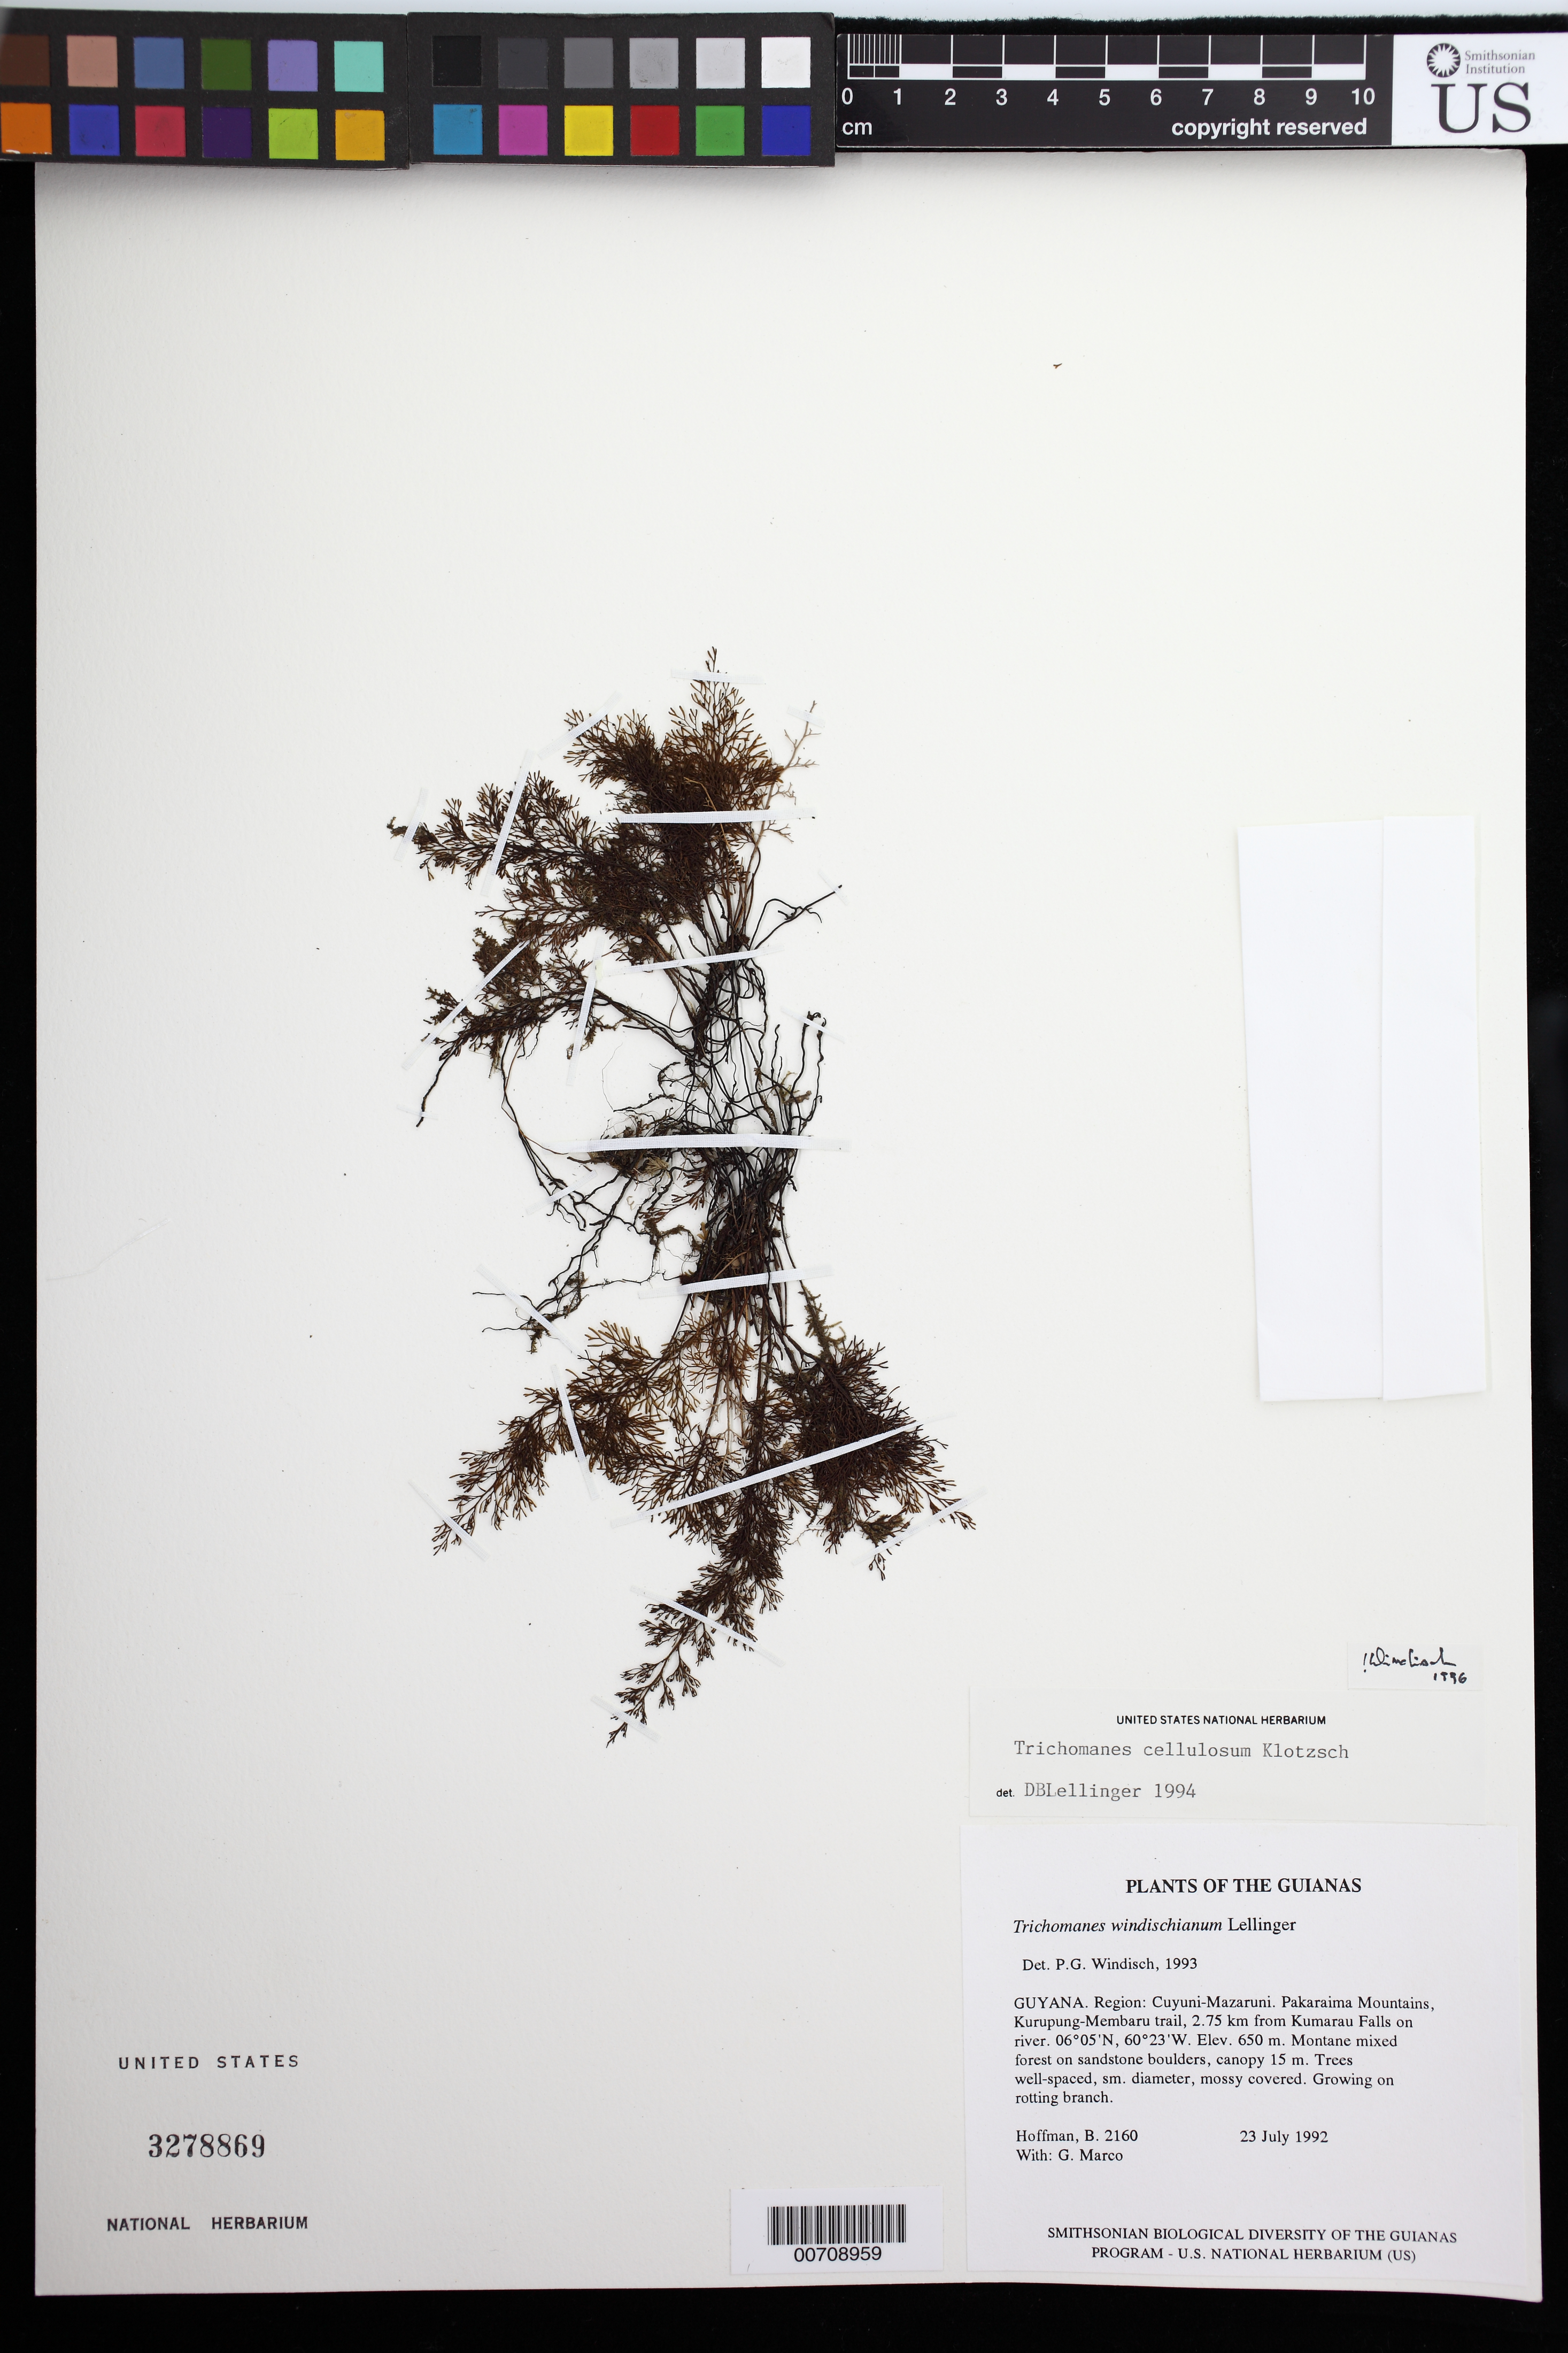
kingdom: Plantae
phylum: Tracheophyta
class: Polypodiopsida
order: Hymenophyllales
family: Hymenophyllaceae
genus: Abrodictyum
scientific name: Abrodictyum cellulosum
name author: (Klotzsch) Ebihara & Dubuisson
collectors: B. Hoffman & G. Marco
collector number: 2160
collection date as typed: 23 July 1992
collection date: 1992-07-23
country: Guyana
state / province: Cuyuni-Mazaruni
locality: Pakaraima Mountains, Kurupung-Membaru trail, 2.75 km WSW from Kumarau Falls on Kurupung River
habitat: Montane mixed forest on sandstone boulders, canopy 15 m. Trees well-spaced, sm. diameter, mossy covered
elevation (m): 650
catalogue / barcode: US 3278869